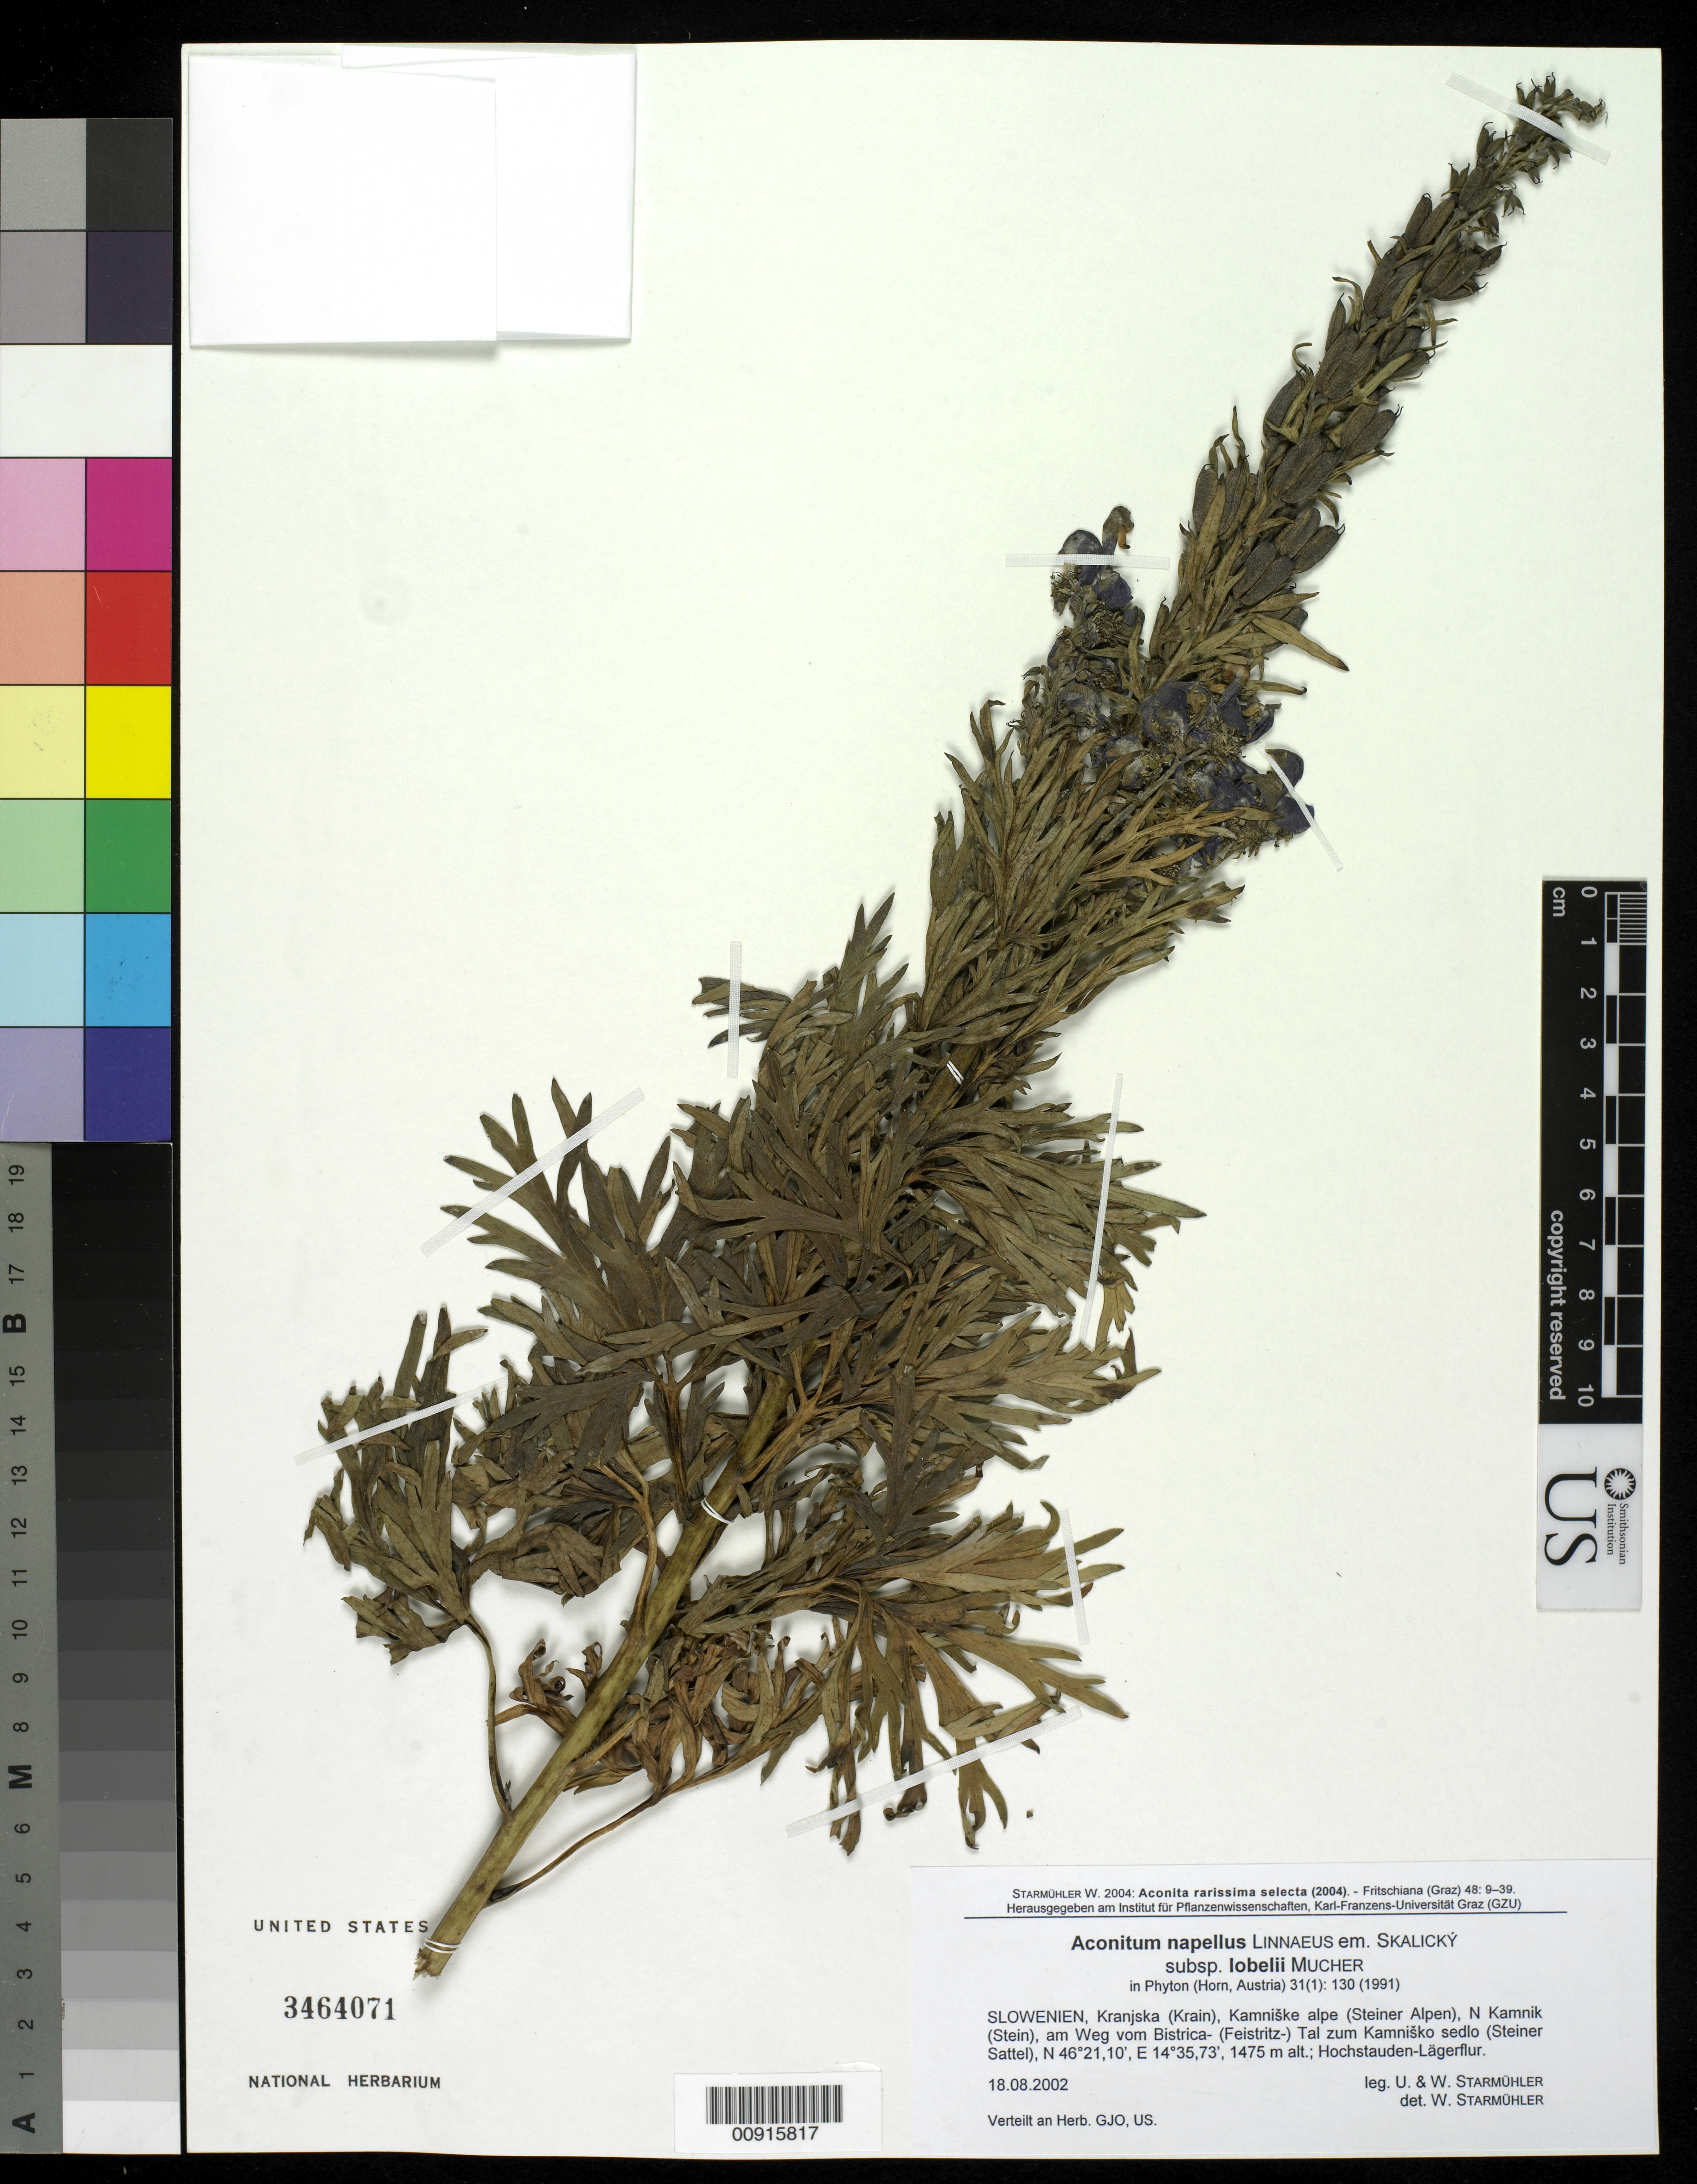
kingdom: Plantae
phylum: Tracheophyta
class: Magnoliopsida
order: Ranunculales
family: Ranunculaceae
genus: Aconitum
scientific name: Aconitum napellus subsp. lobelii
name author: Mucher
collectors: U. Starmuhler & W. Starmühler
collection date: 2002-08-18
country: Slovenia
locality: Slowenien, Kranjska (Krain), Kamniske alpe (Steiner Alpen), N Kamnik (Stein), am Weg vom Bistrica- (Feistriz-) Tal zum Kamnisko sedio (Steiner Sattel)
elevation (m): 1475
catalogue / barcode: US 3464071